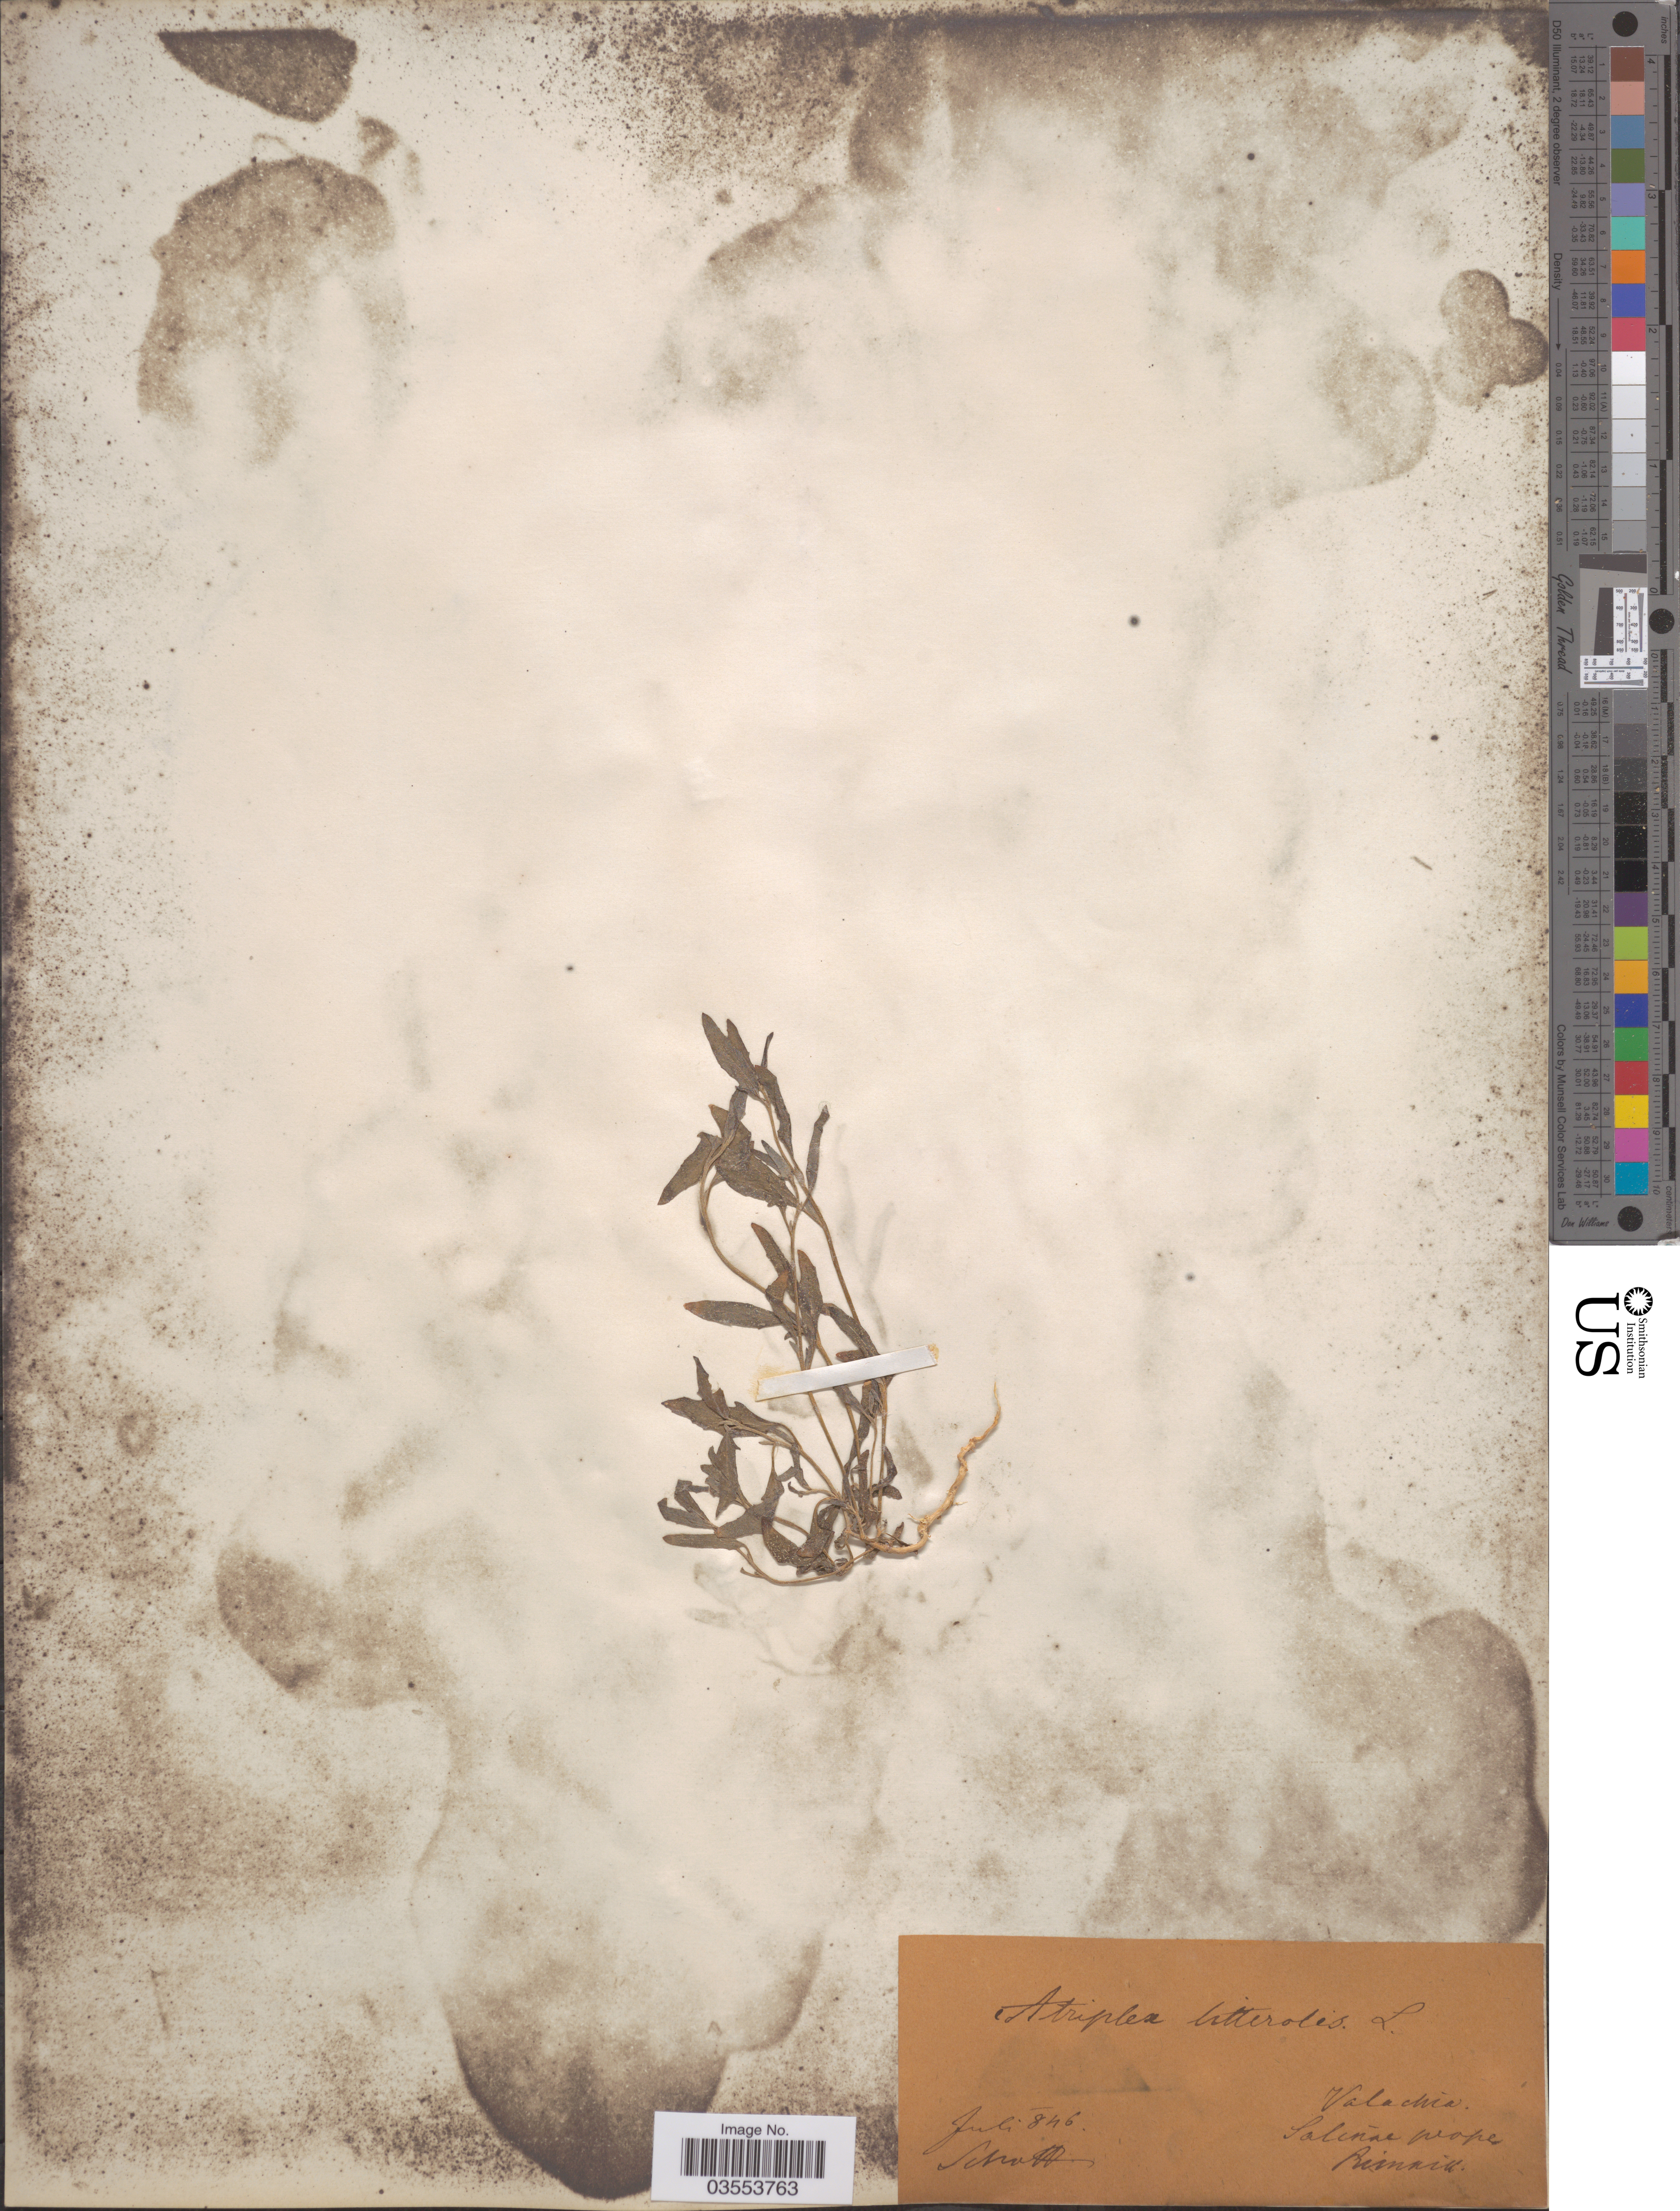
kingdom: Plantae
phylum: Tracheophyta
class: Magnoliopsida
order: Caryophyllales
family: Amaranthaceae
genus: Atriplex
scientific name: Atriplex littoralis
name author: L.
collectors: Schott, --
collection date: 1846-07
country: Romania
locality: Valachia. Salinae prope Reinnik [interpreted].